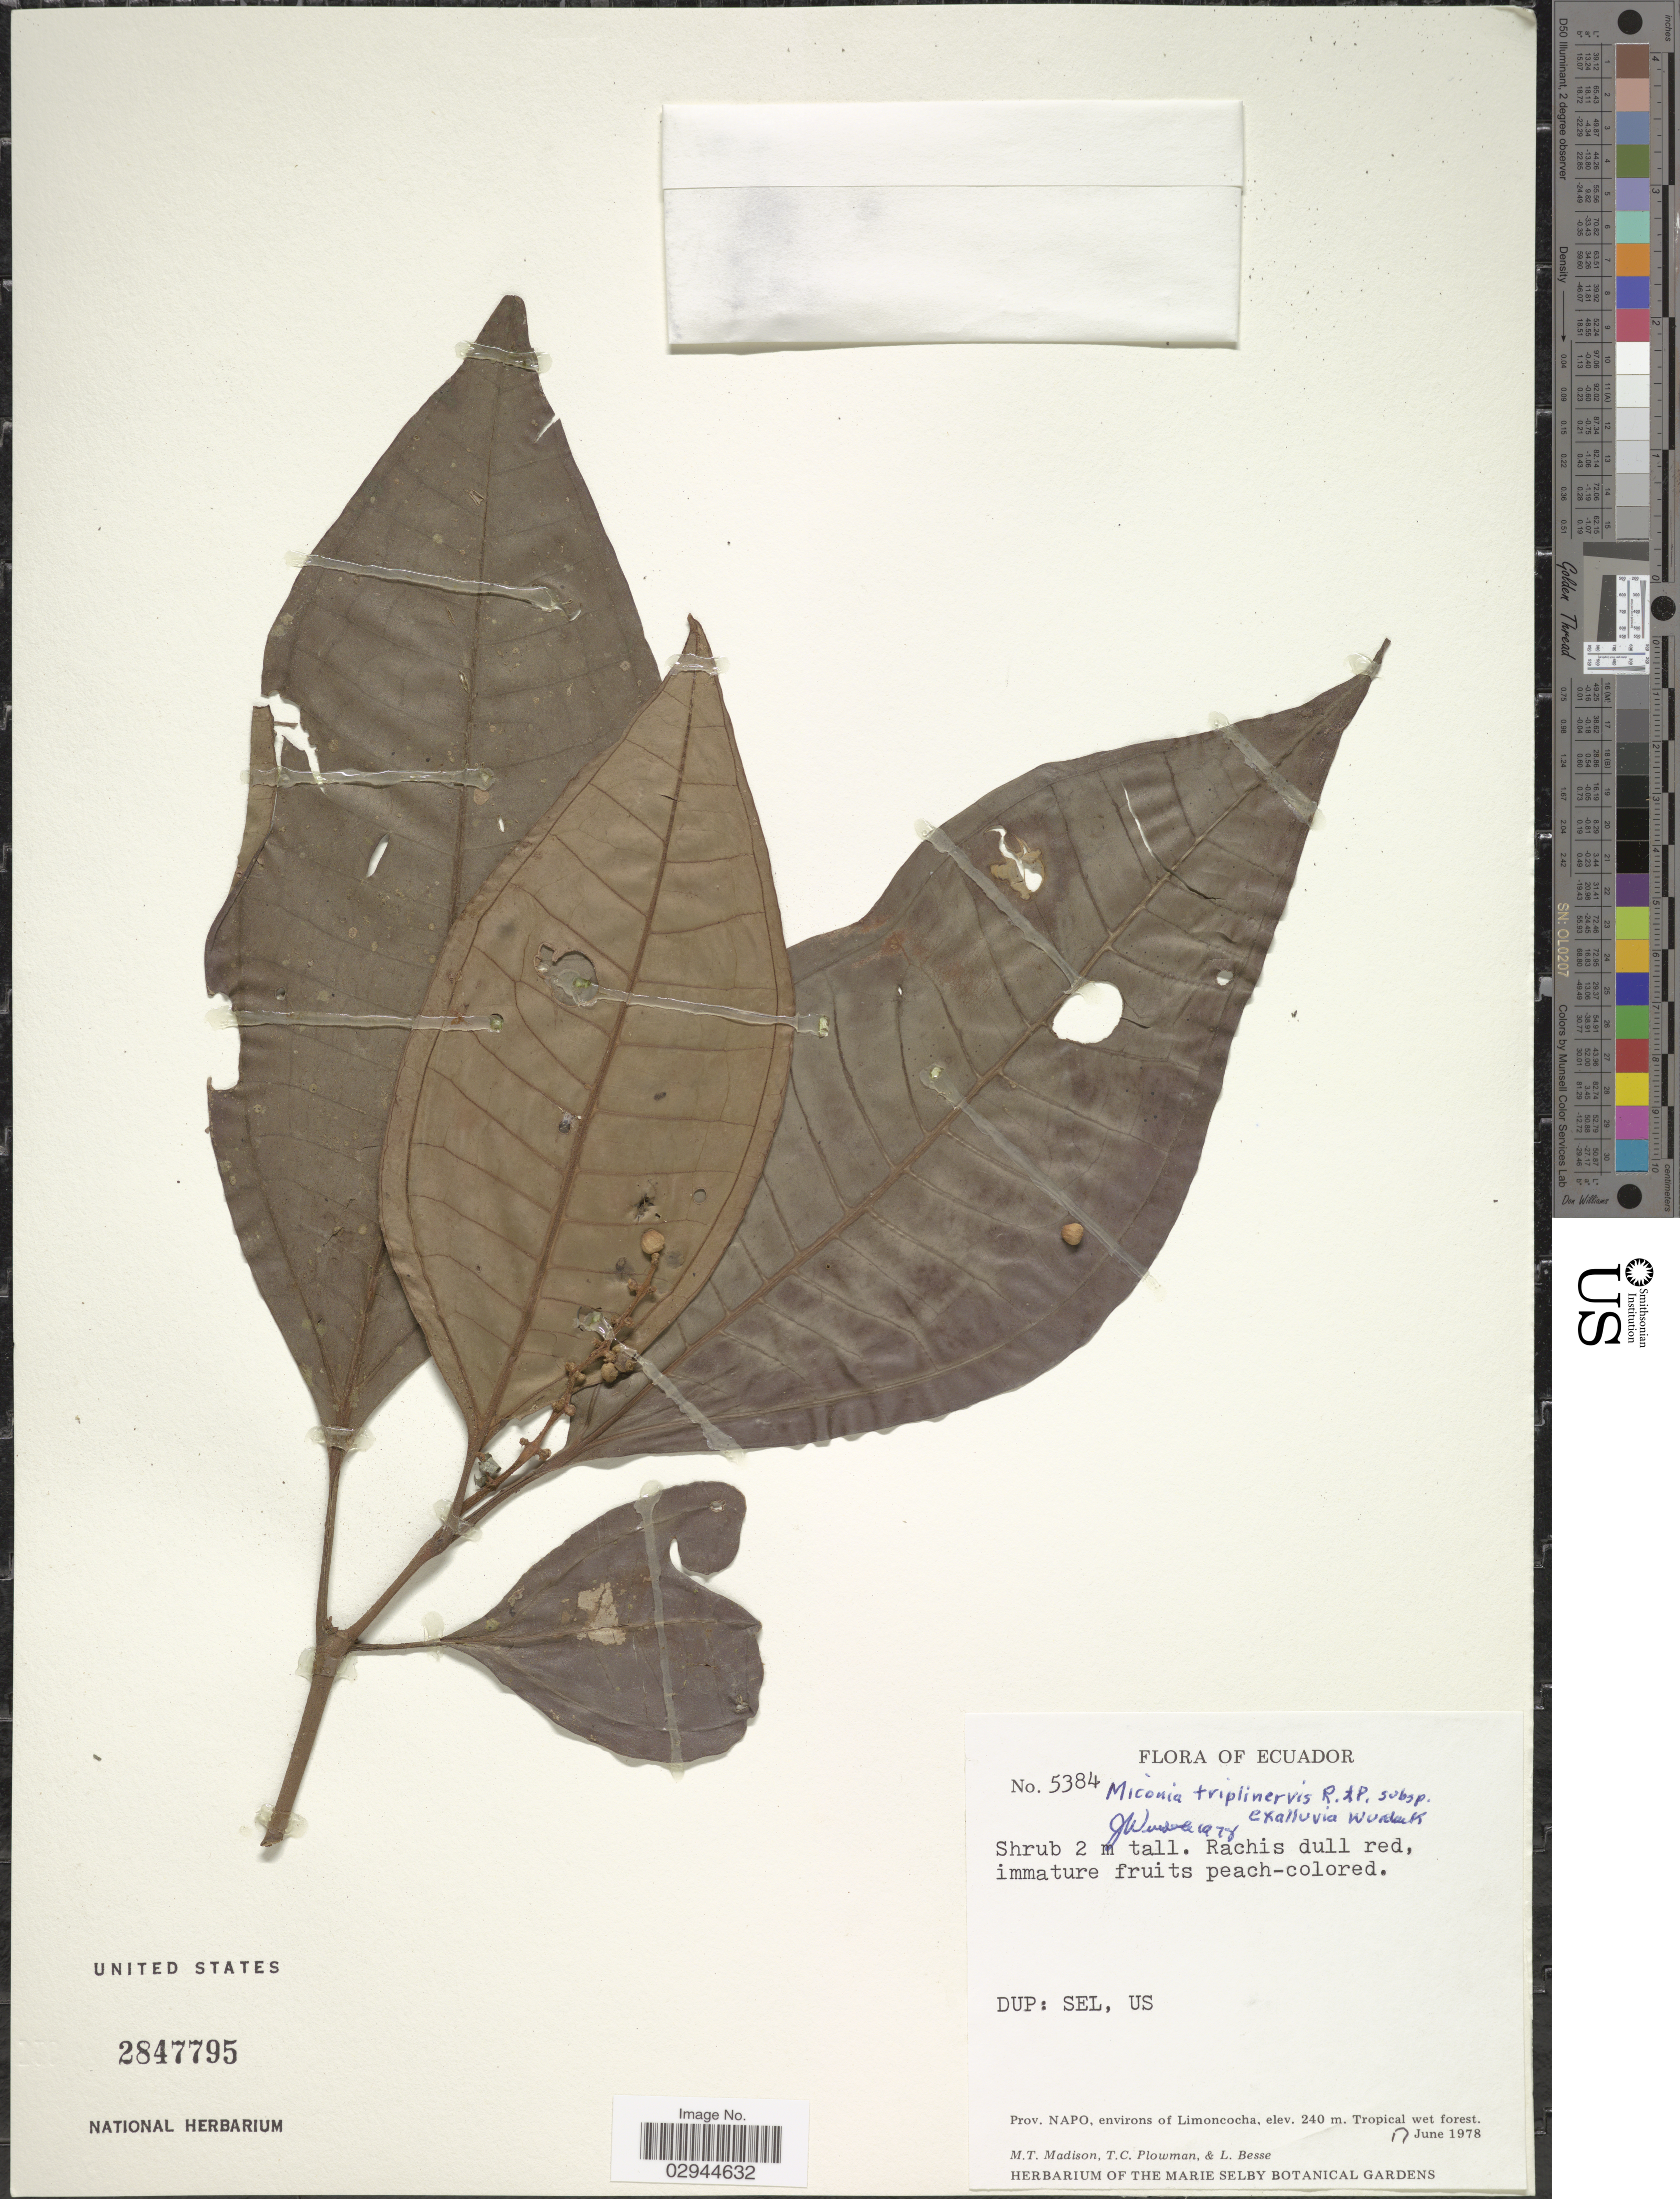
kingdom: Plantae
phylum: Tracheophyta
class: Magnoliopsida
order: Myrtales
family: Melastomataceae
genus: Miconia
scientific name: Miconia triplinervis subsp. exalluvia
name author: Wurdack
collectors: M. T. Madison, T. Plowman & L. Besse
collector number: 5384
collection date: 1978-06-17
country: Ecuador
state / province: Napo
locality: Environs of Limoncocha.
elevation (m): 240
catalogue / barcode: US 2847795